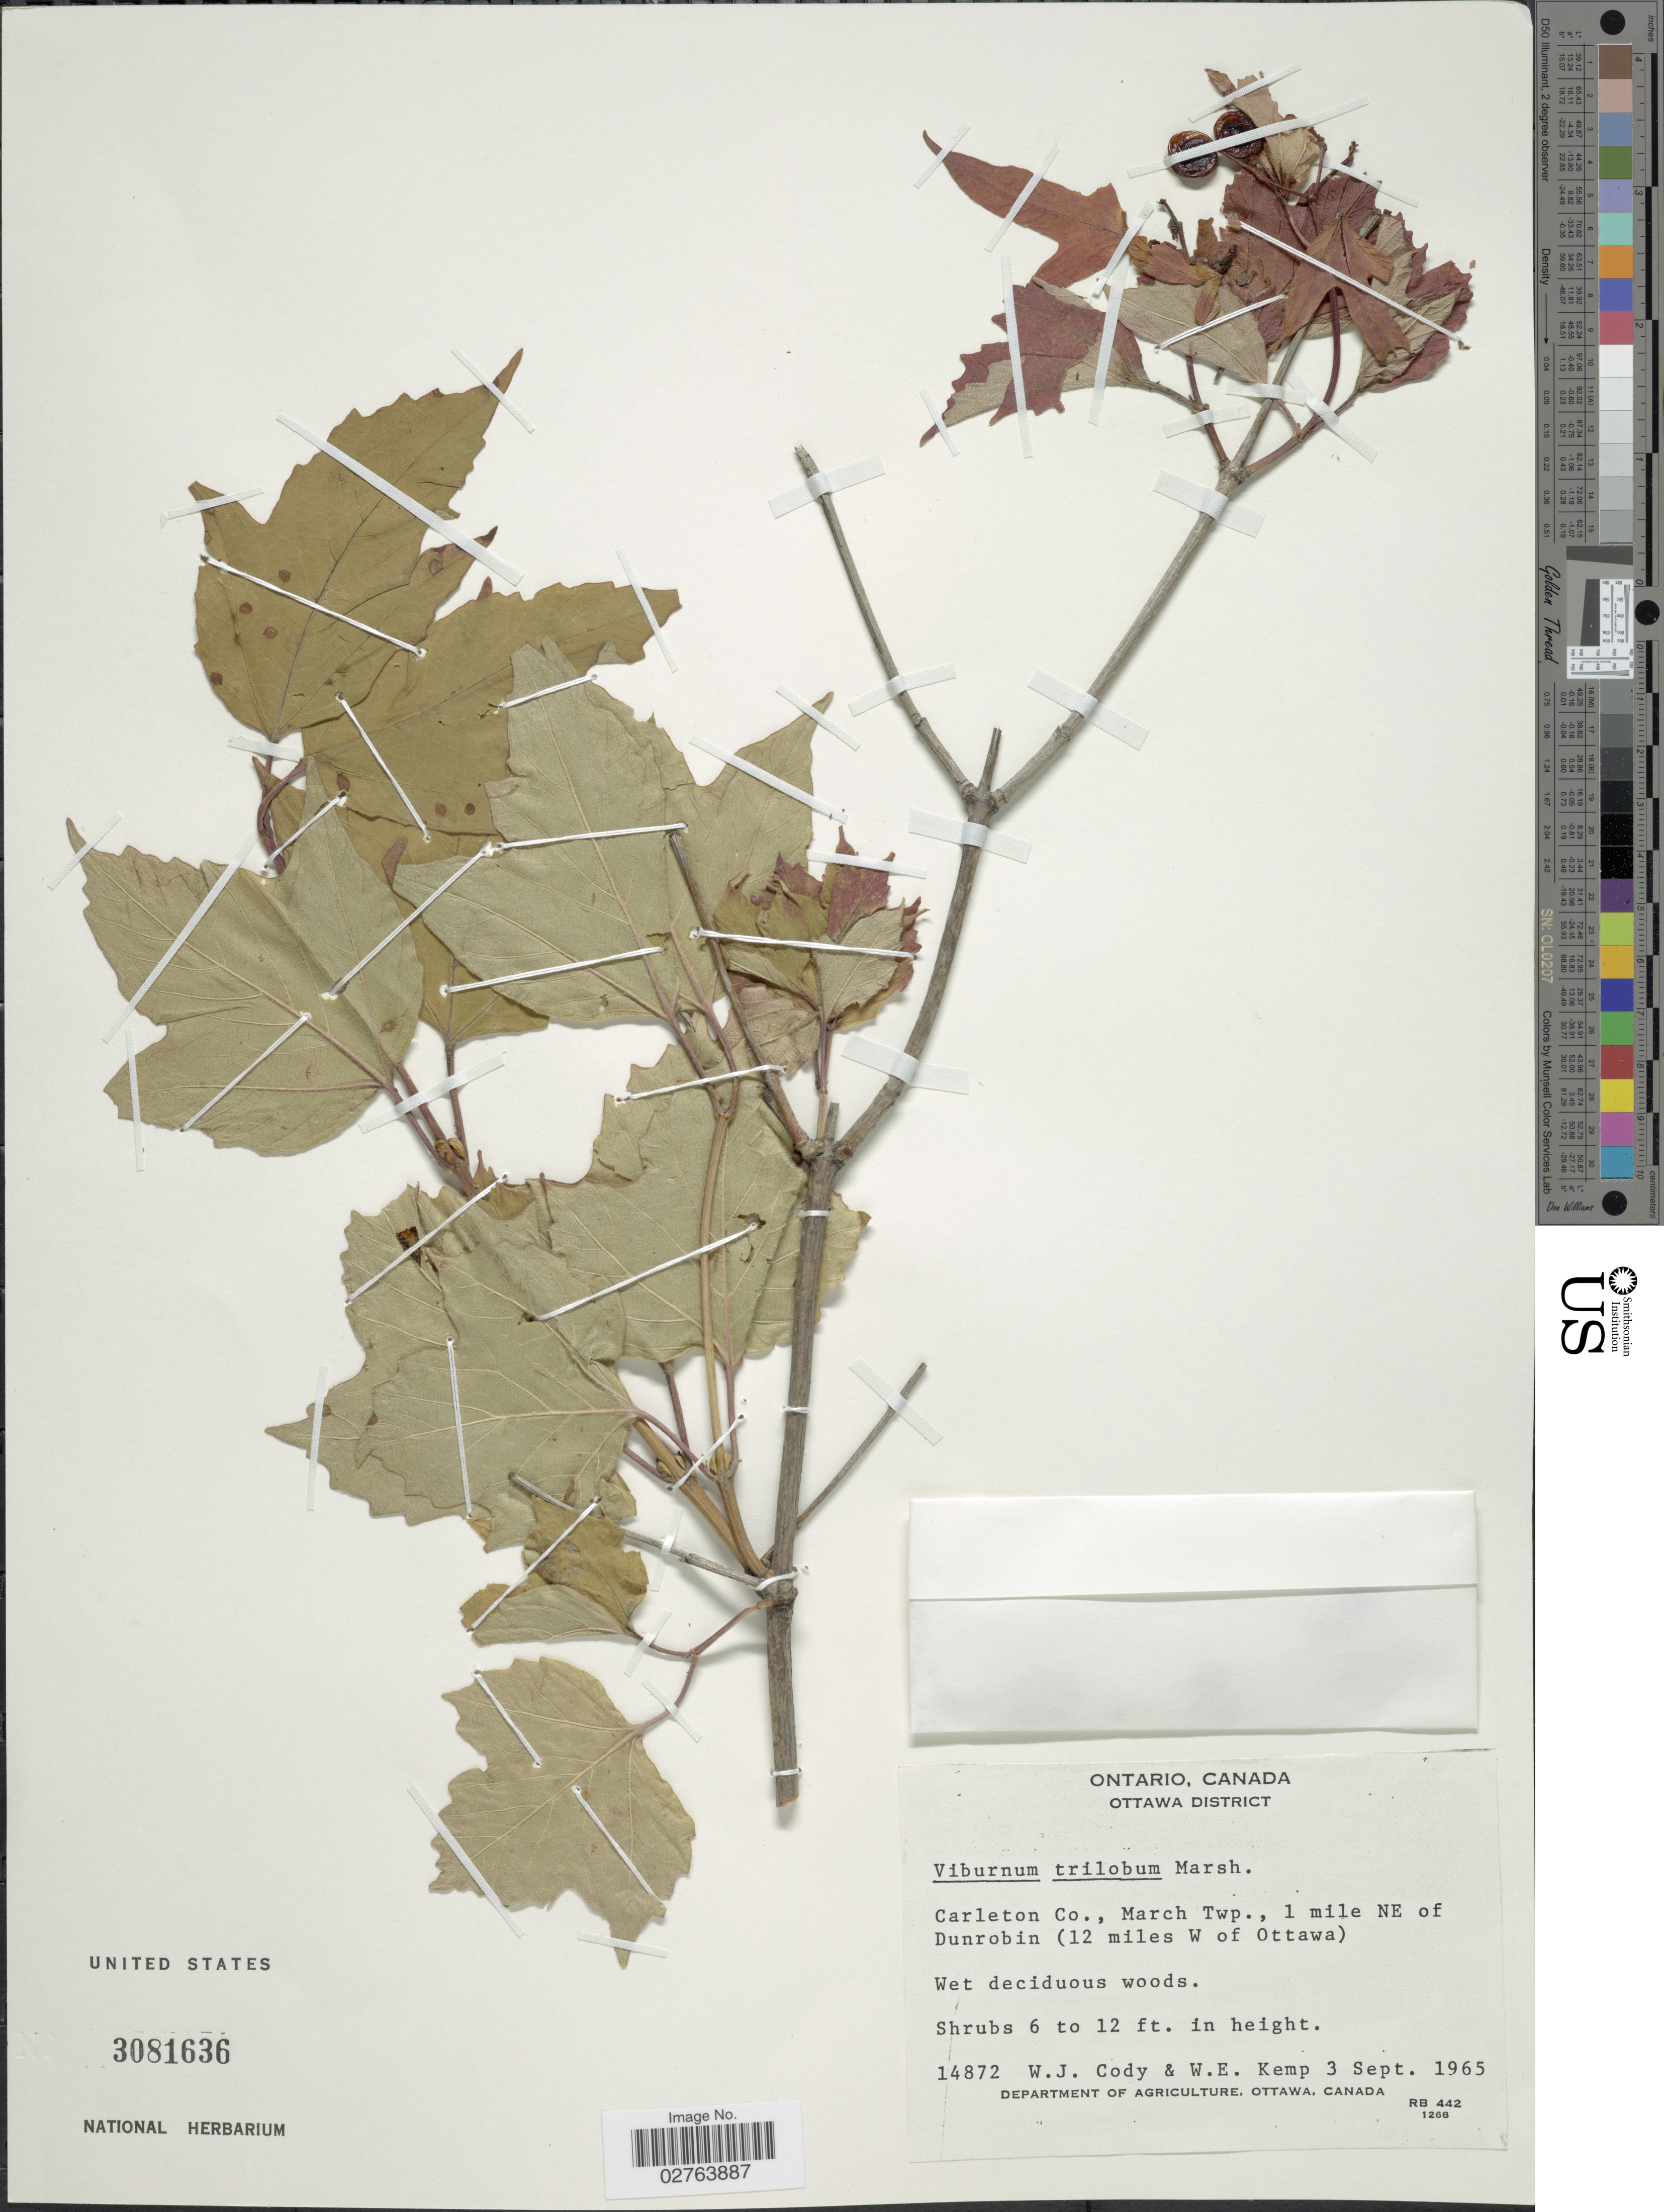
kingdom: Plantae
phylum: Tracheophyta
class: Magnoliopsida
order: Dipsacales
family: Viburnaceae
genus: Viburnum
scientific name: Viburnum opulus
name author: L.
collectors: W. Cody & W. Kemp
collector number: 14872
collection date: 1965-09-03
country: Canada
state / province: Ontario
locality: Ottawa District. Carleton Co., March Twp., 1 mile NE of Dunrobin (12 miles W of Ottawa)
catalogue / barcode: US 3081636